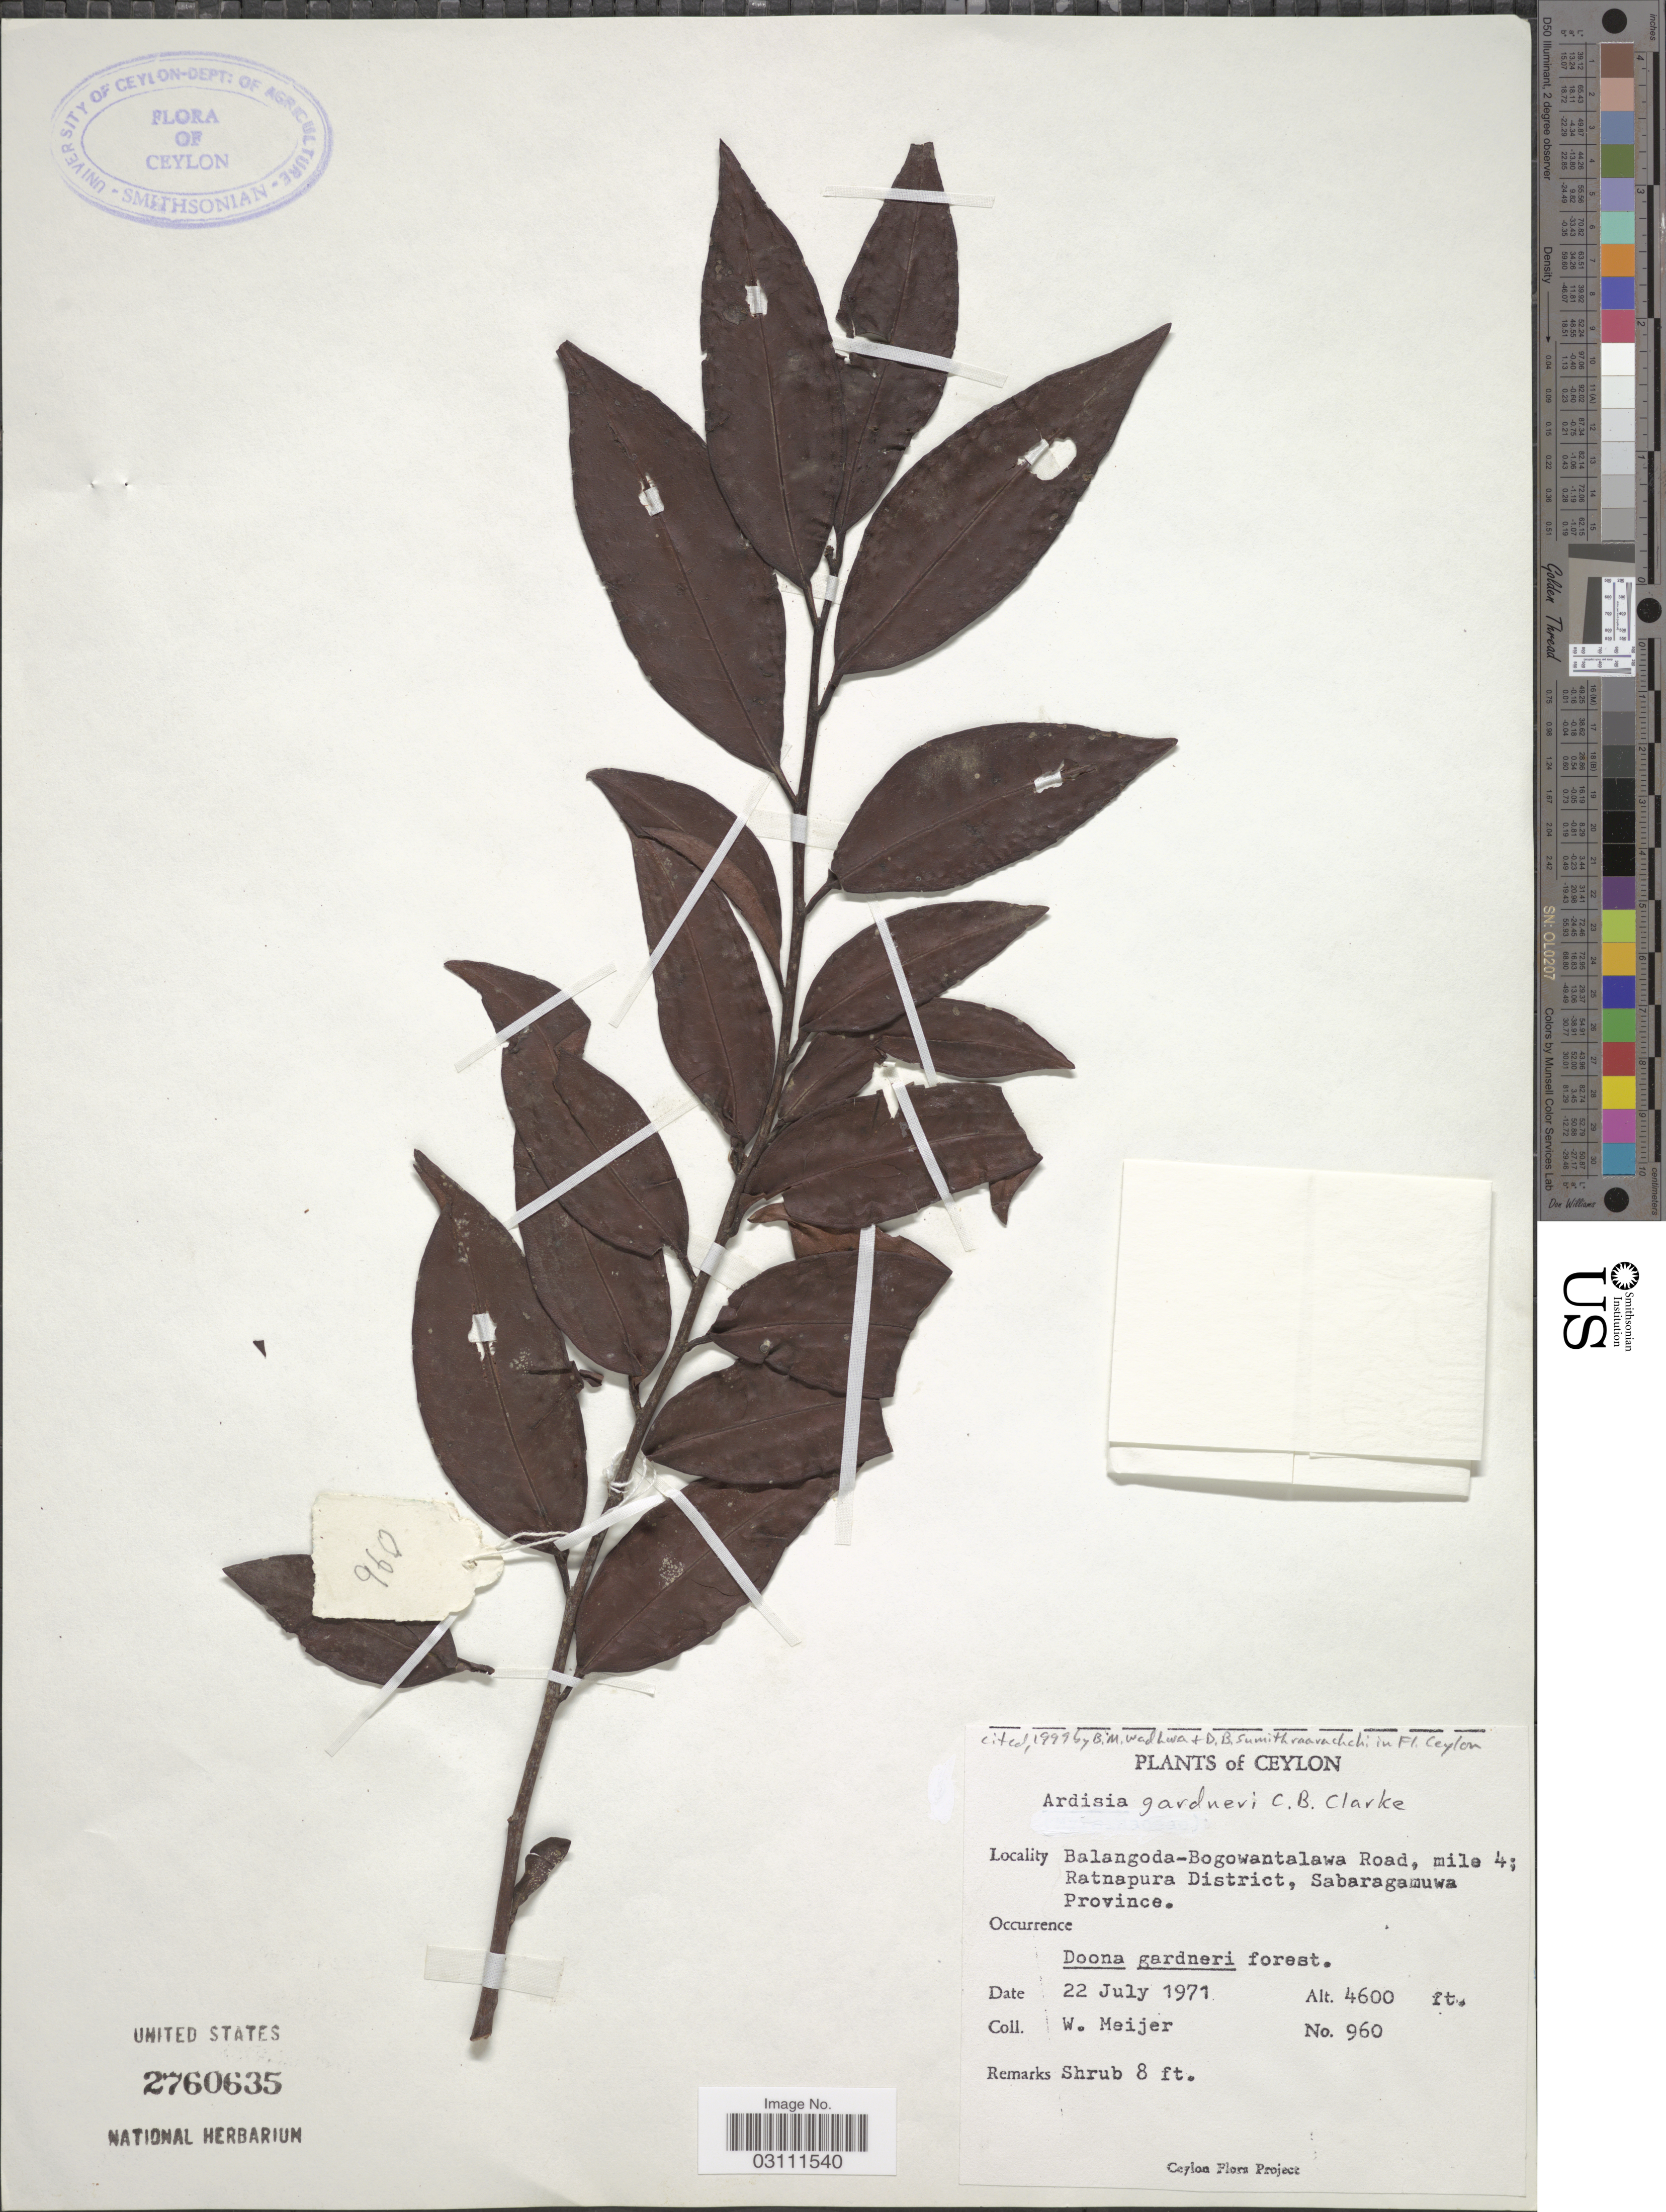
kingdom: Plantae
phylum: Tracheophyta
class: Magnoliopsida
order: Ericales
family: Primulaceae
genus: Ardisia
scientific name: Ardisia gardneri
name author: C.B. Clarke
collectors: W. Meijer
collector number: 960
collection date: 1971-07-22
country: Sri Lanka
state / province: Sabaragamuwa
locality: Ceylon, Balangoda-Bogowantalawa Road, mile 4; Ratnapura District, Sabaragamuwa Province.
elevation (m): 1402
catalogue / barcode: US 2760635